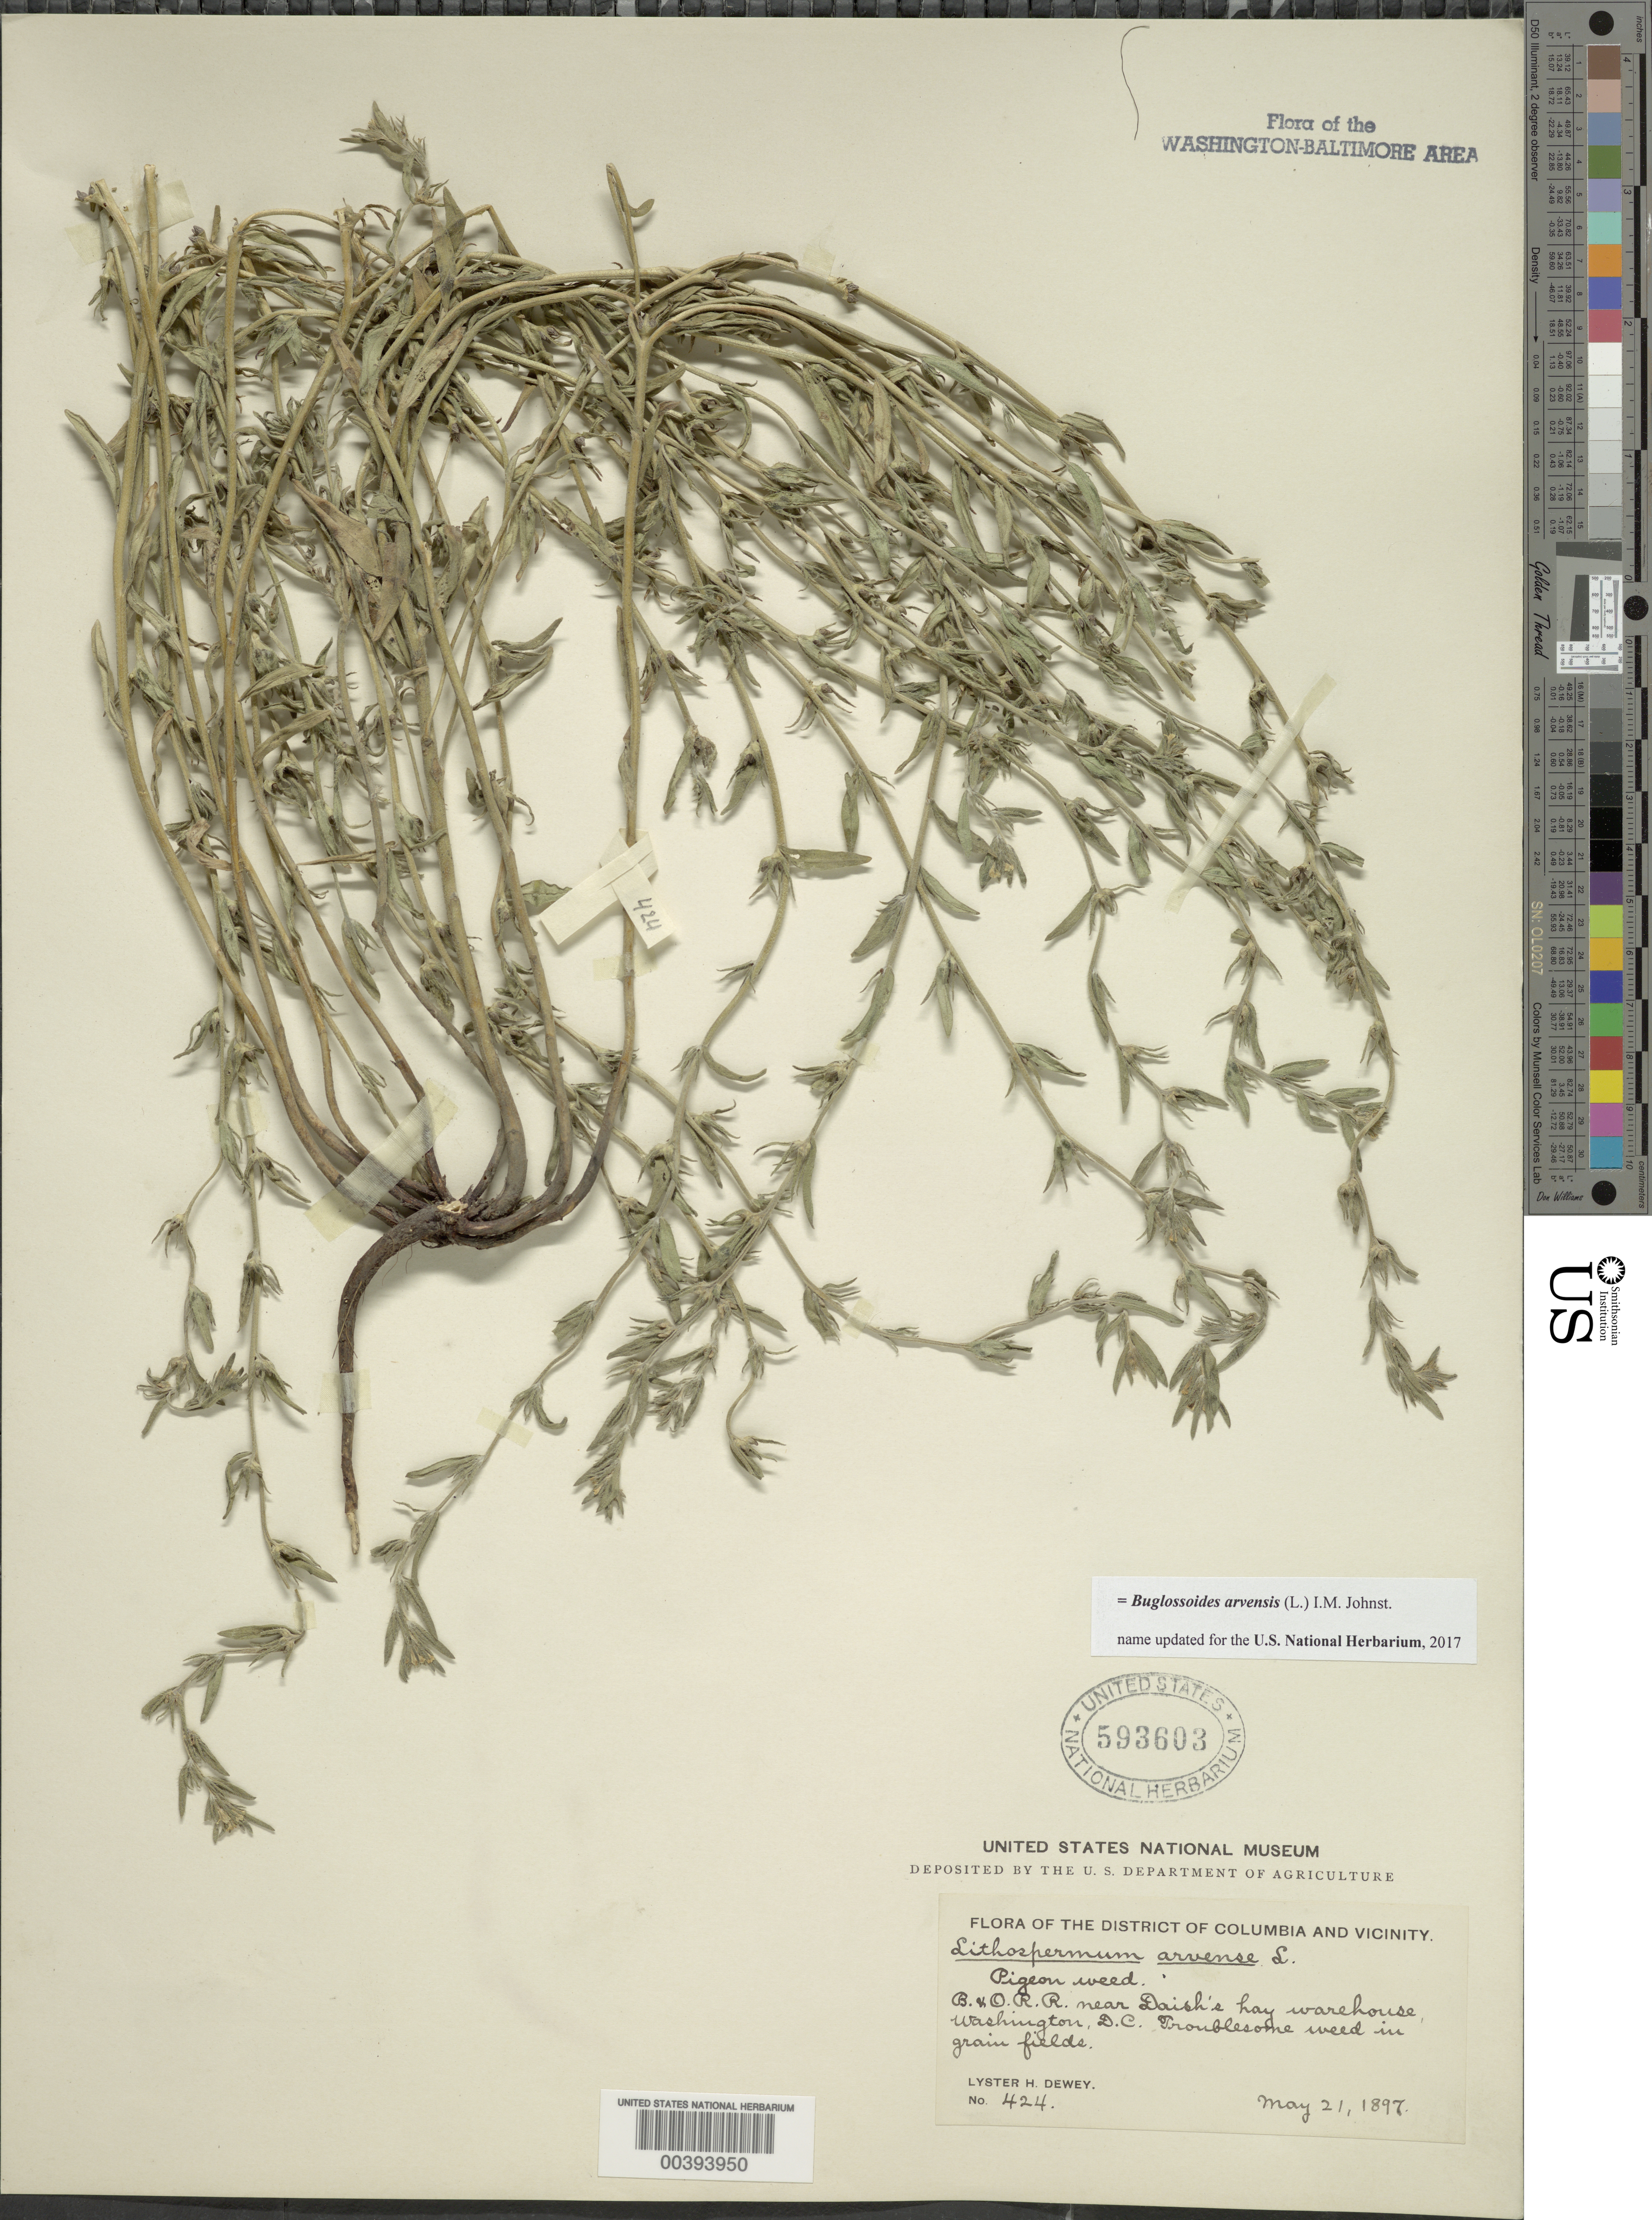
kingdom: Plantae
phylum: Tracheophyta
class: Magnoliopsida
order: Boraginales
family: Boraginaceae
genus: Buglossoides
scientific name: Buglossoides arvensis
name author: (L.) I.M. Johnst.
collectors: L. H. Dewey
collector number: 424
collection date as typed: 21 May 1897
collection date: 1897-05-21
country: United States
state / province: District of Columbia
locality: B&O Railroad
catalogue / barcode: US 593603